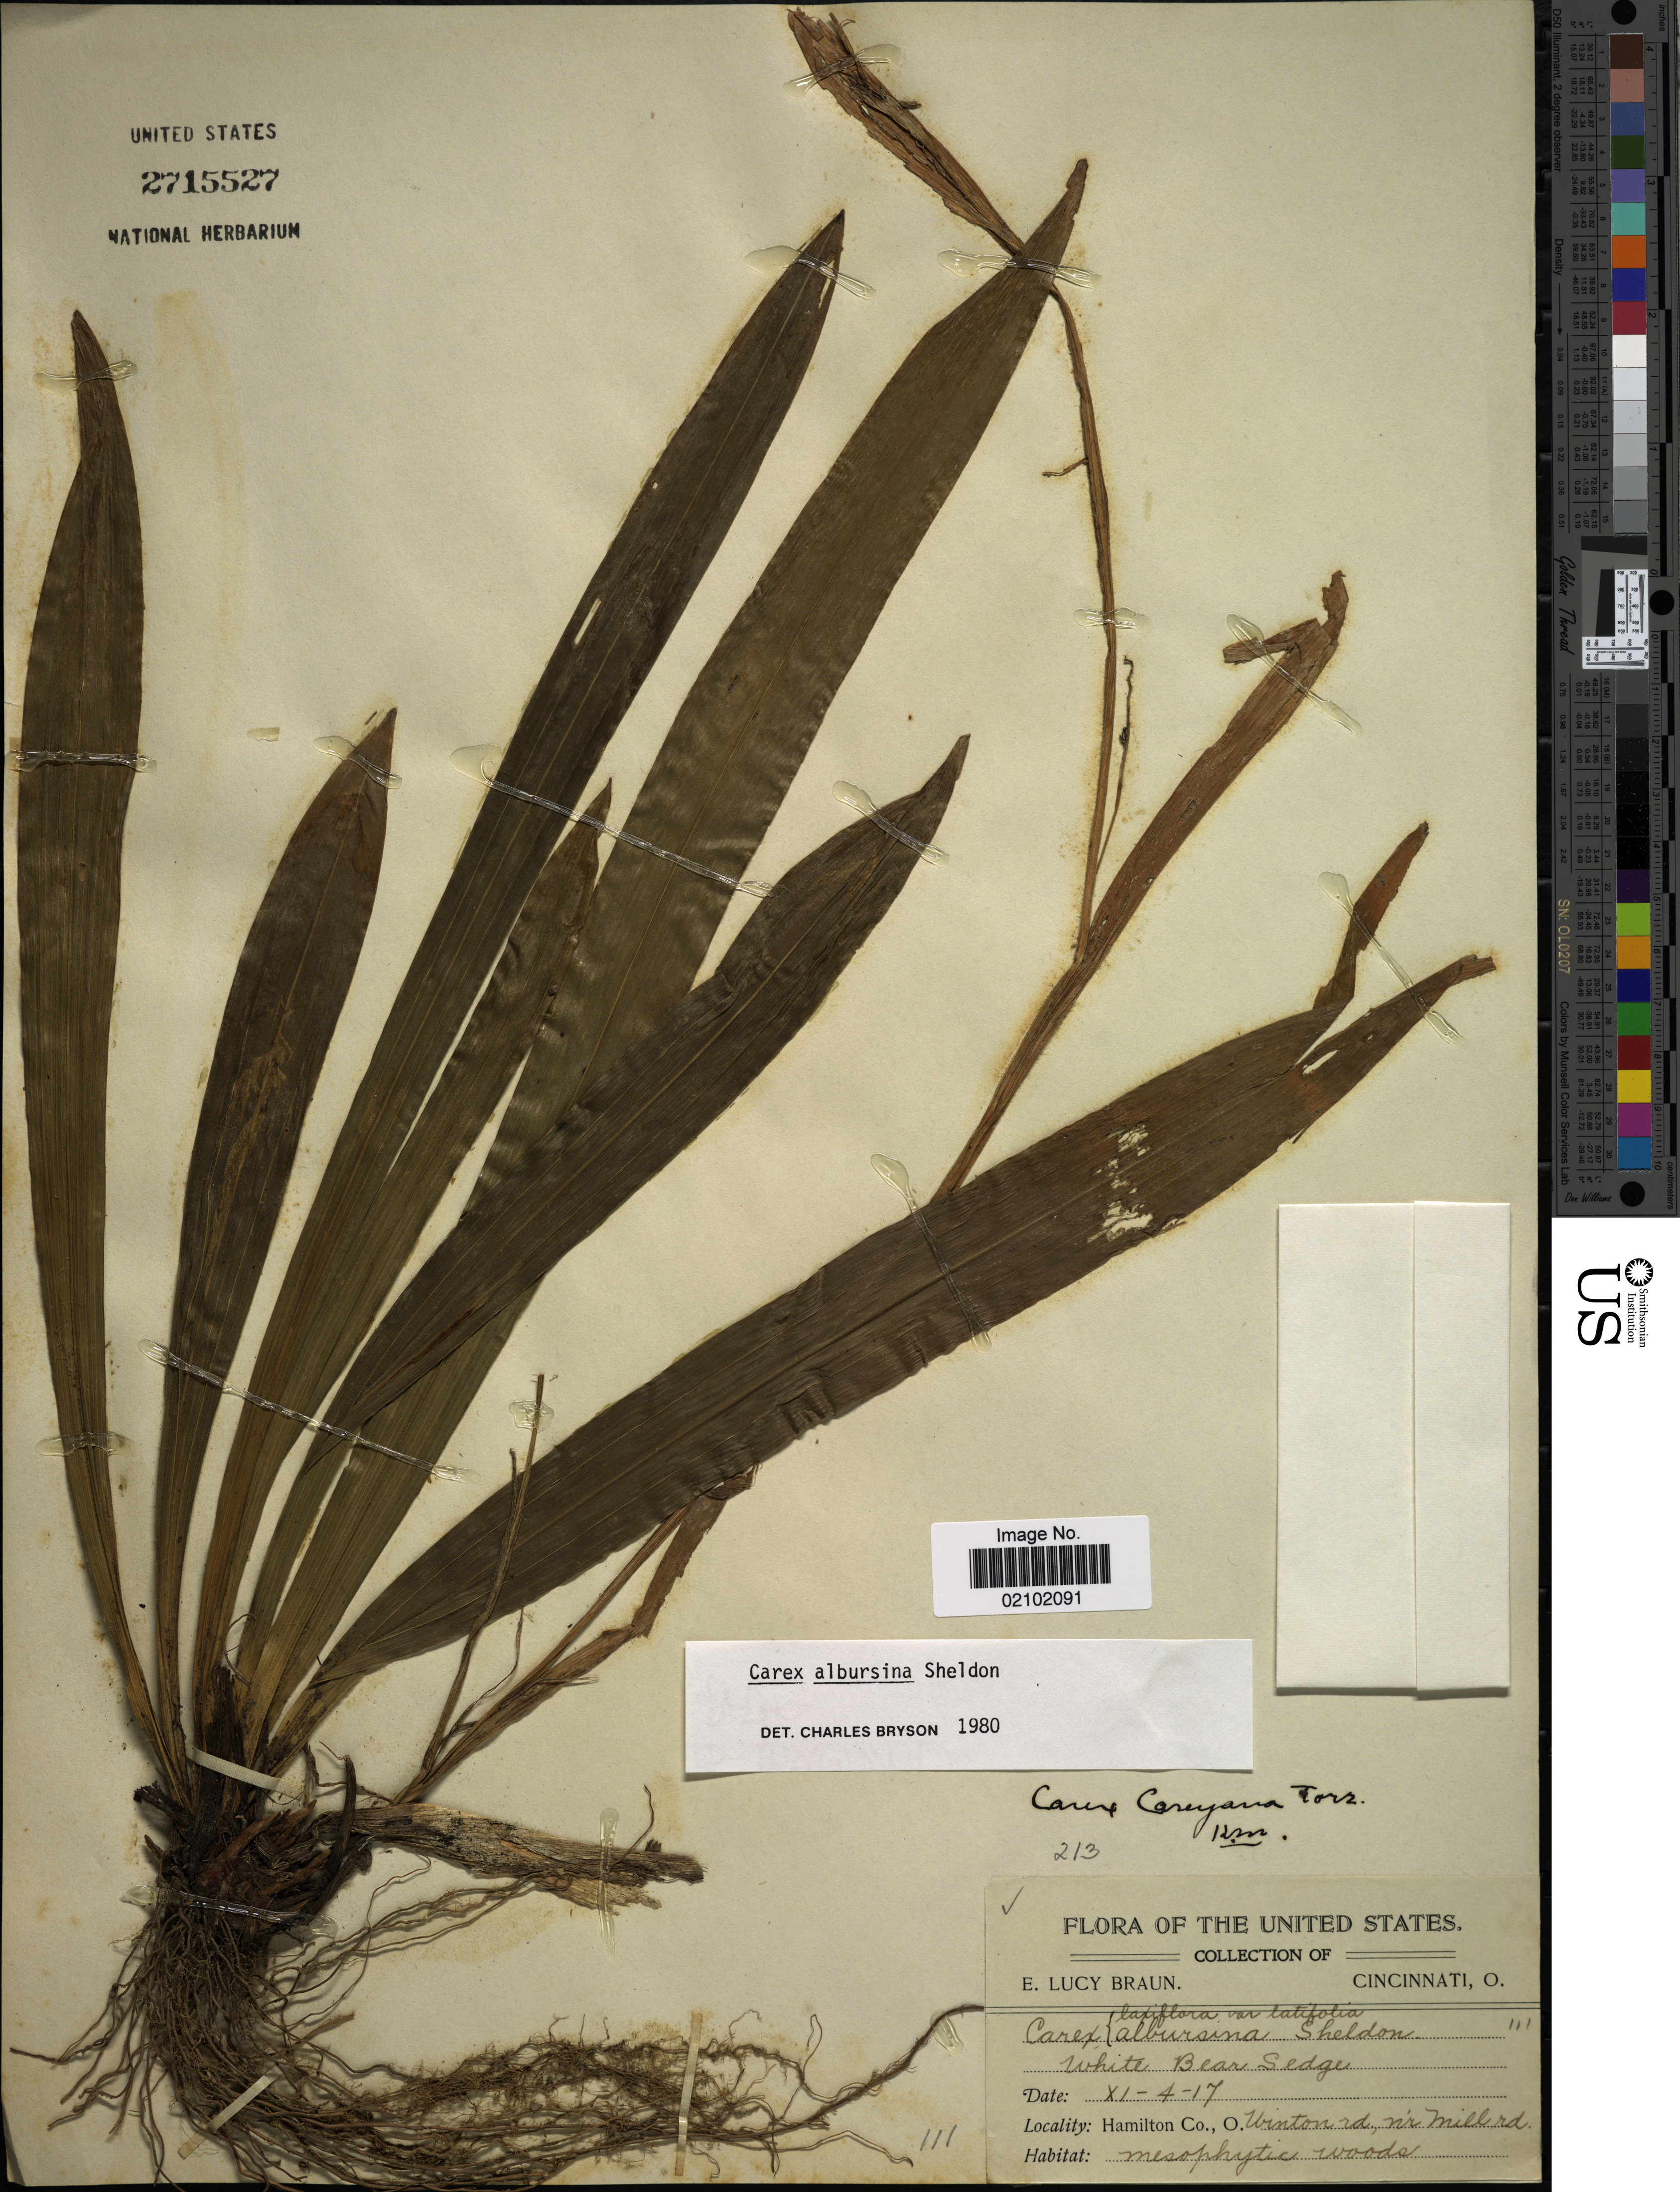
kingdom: Plantae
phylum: Tracheophyta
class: Liliopsida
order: Poales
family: Cyperaceae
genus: Carex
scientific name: Carex albursina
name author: E. Sheld.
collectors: E. L. Braun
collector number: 111*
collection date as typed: Transcribed d/m/y: 4/11/17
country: United States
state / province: Ohio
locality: Hamilton Co., Winton rd, nr Mill rd.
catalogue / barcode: US 2715527